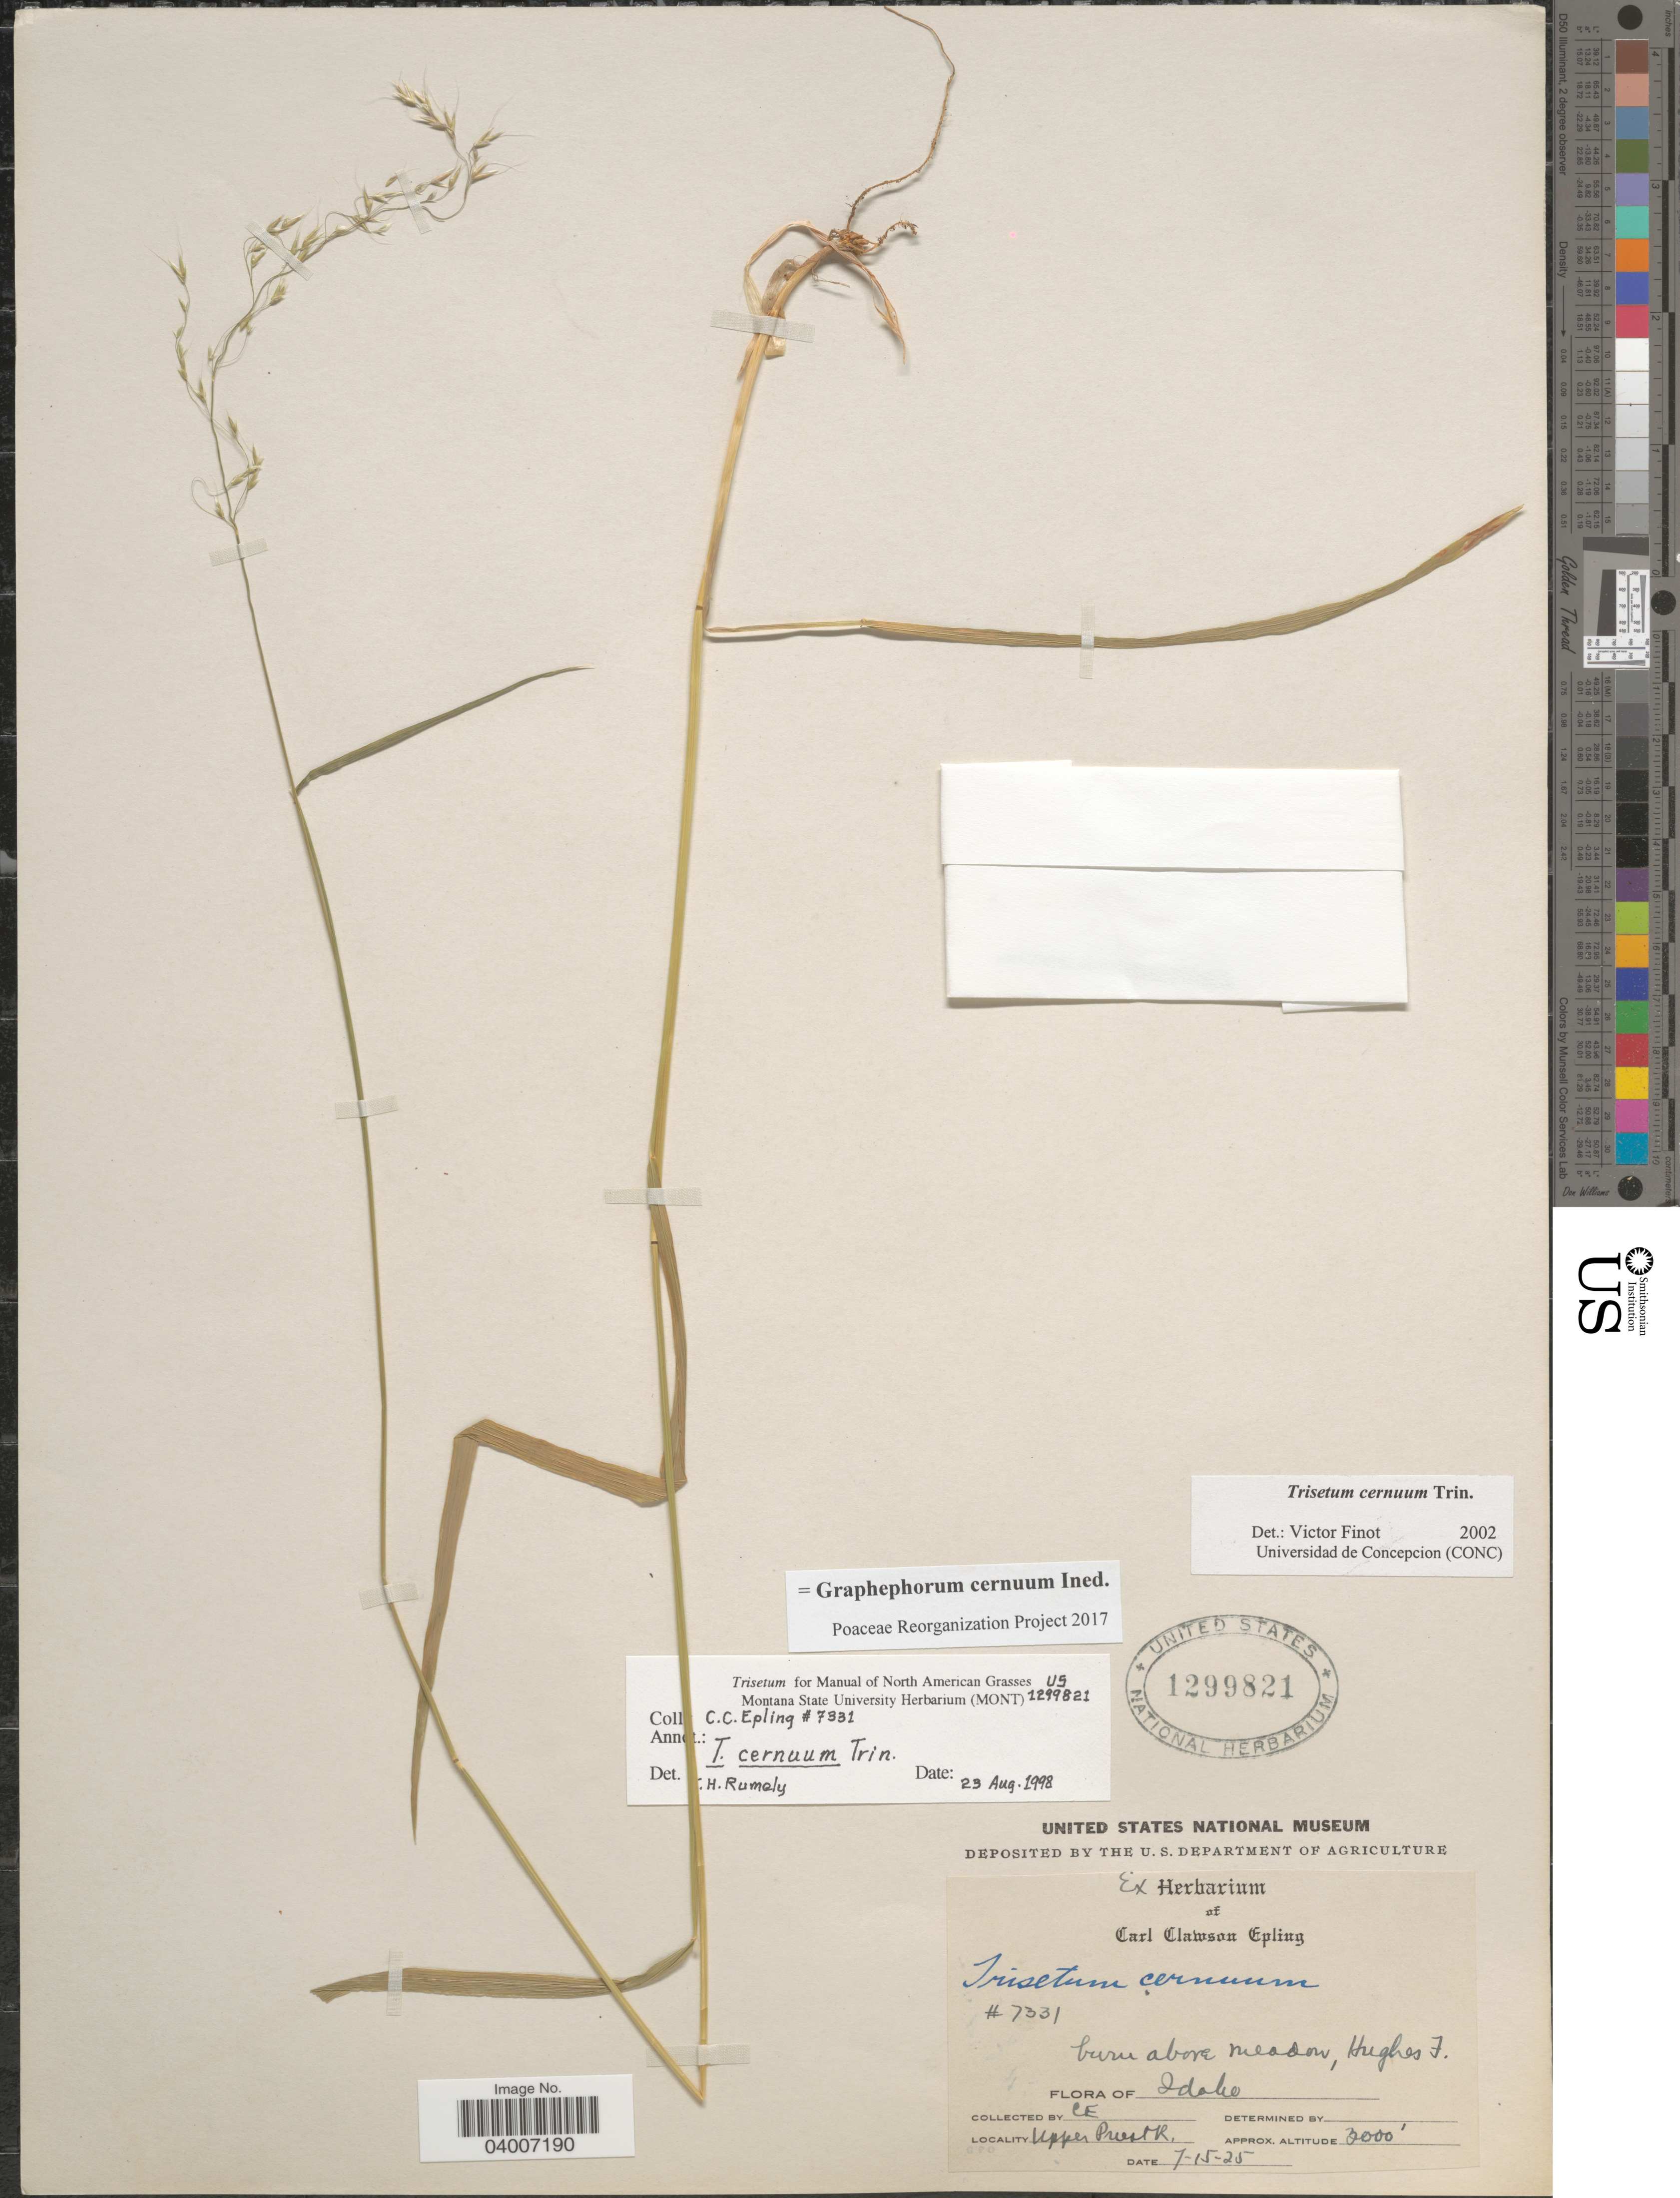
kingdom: Plantae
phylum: Tracheophyta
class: Liliopsida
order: Poales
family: Poaceae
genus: Graphephorum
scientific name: Graphephorum cernuum ined.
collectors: C. C. Epling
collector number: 7331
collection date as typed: Transcribed d/m/y: 15/7/25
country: United States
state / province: Idaho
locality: Buruabove meadow, Hughes F. Upper Priest R.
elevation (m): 914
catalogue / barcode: US 1299821